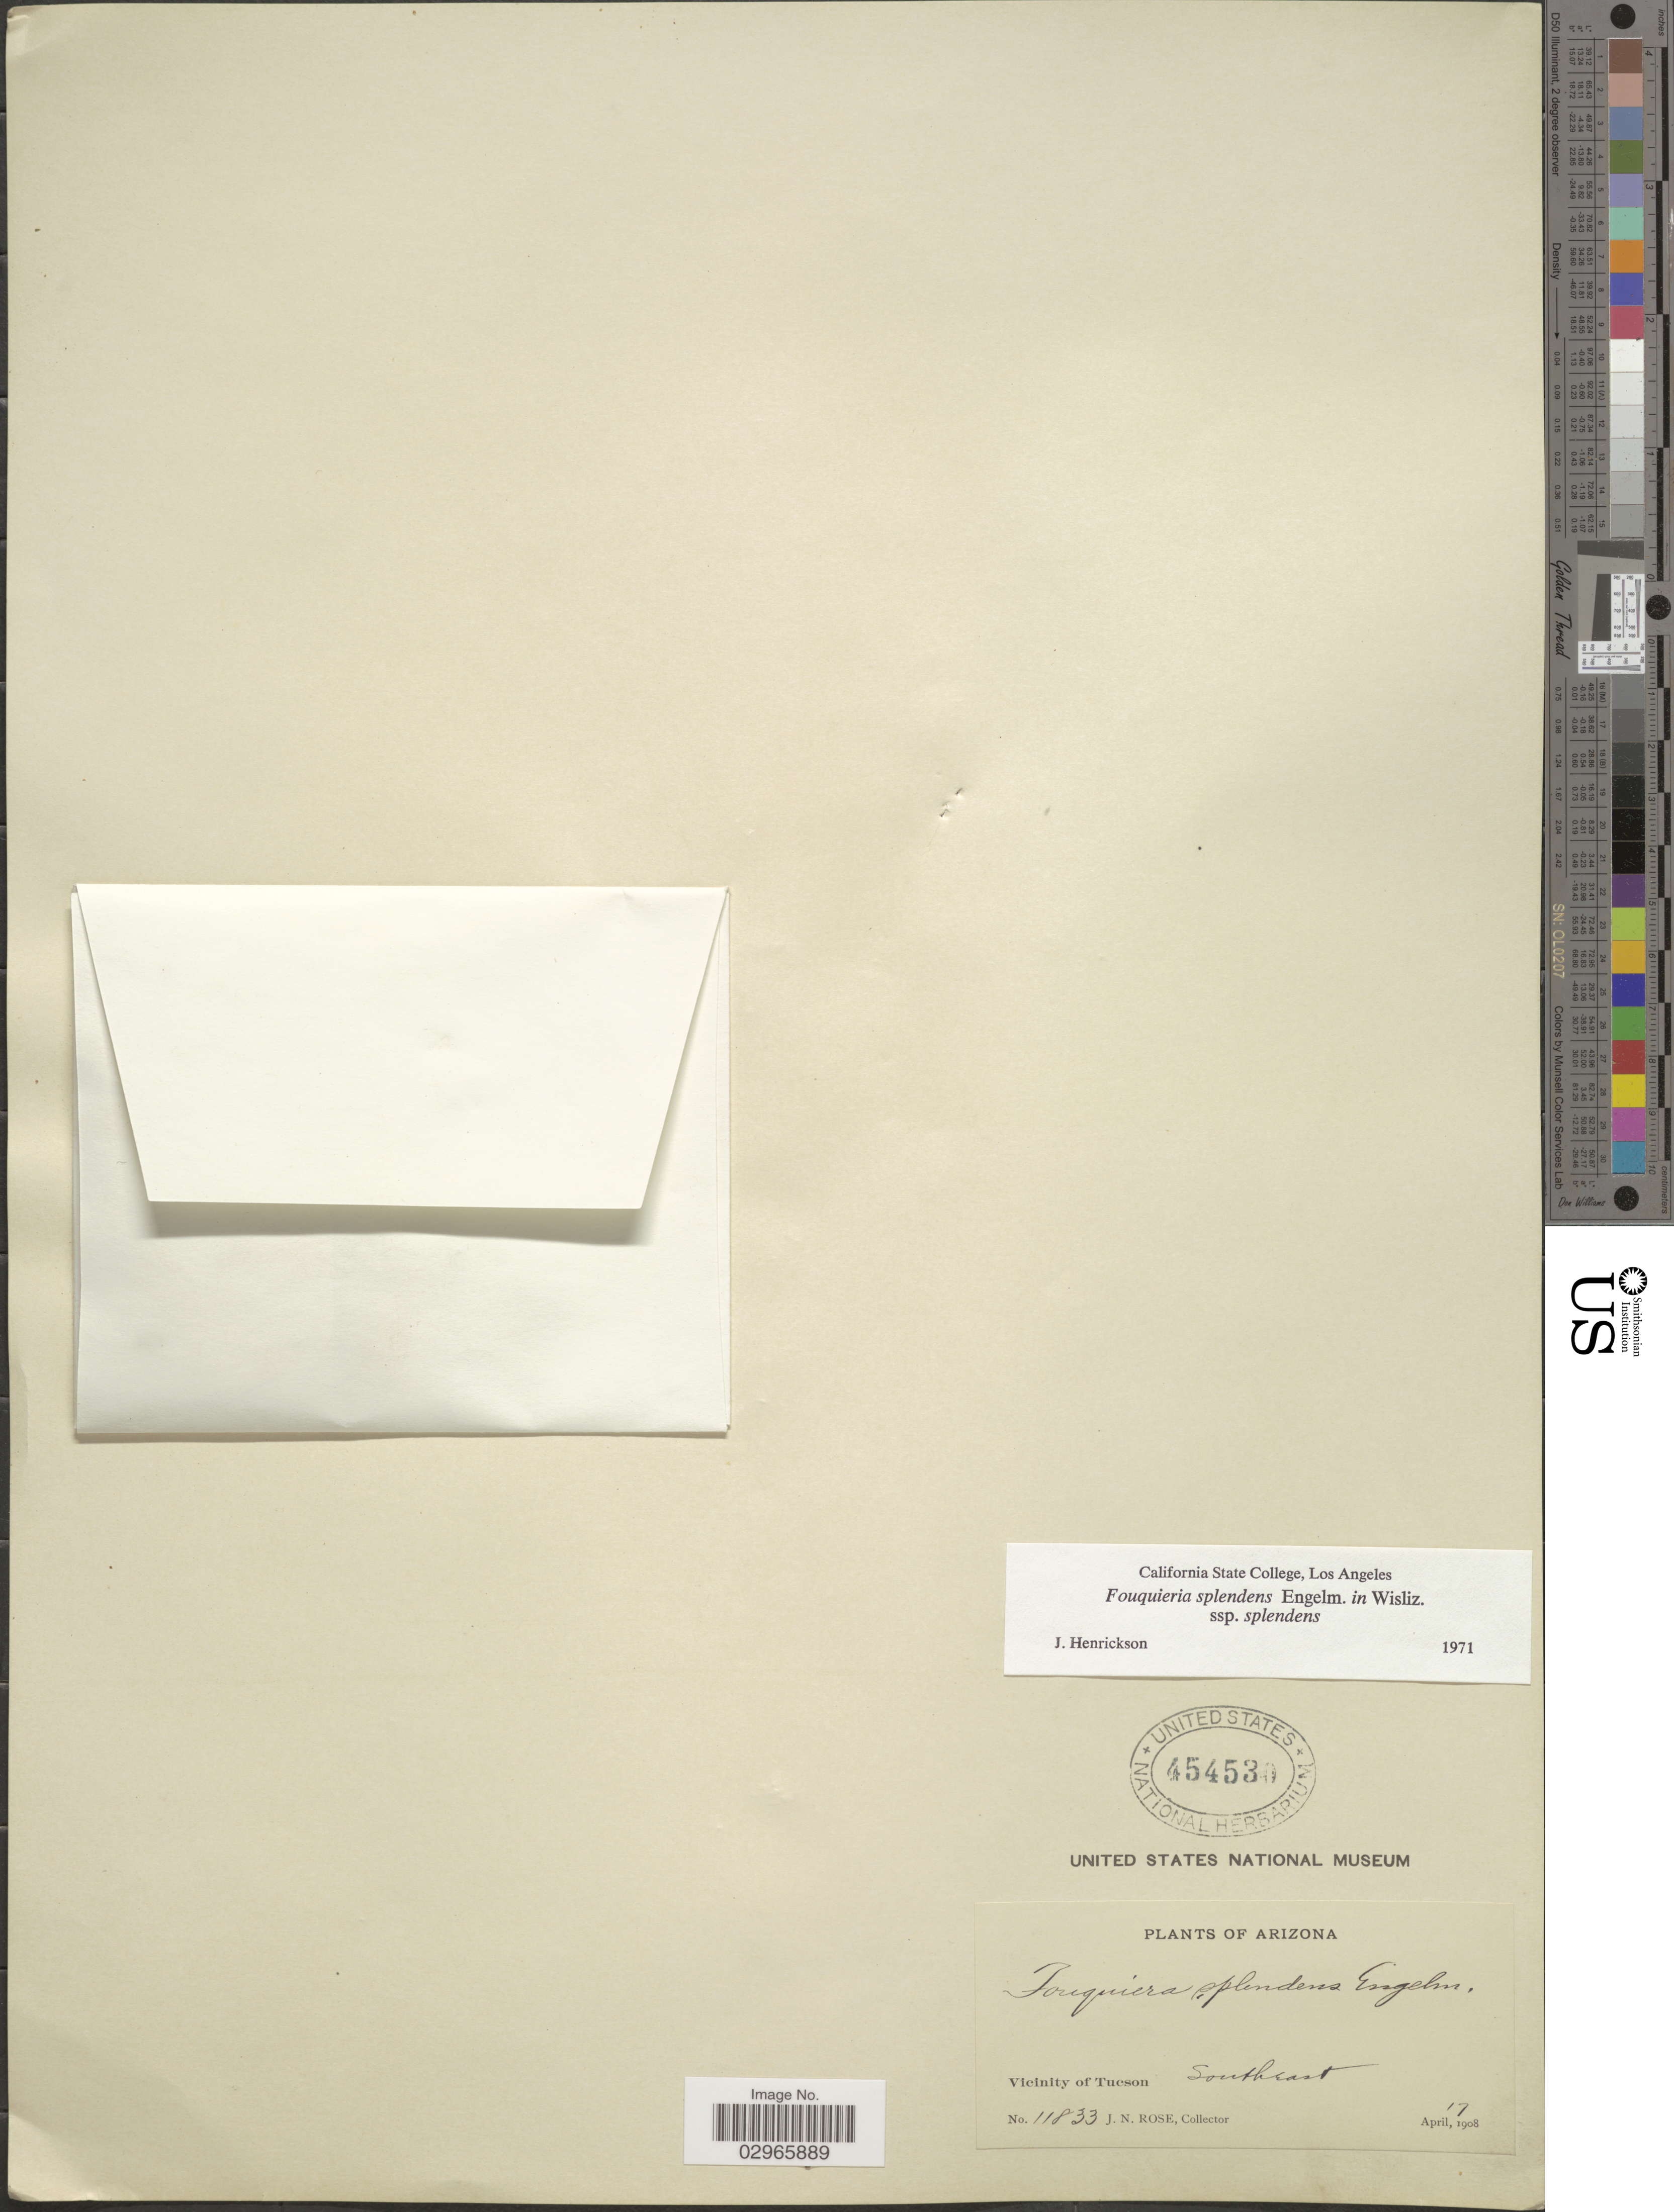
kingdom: Plantae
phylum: Tracheophyta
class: Magnoliopsida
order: Ericales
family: Fouquieriaceae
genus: Fouquieria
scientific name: Fouquieria splendens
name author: Engelm.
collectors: J. N. Rose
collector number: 11833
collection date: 1908-04-17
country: United States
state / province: Arizona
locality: Vicinity of Tucson Southeast.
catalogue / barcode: US 454530